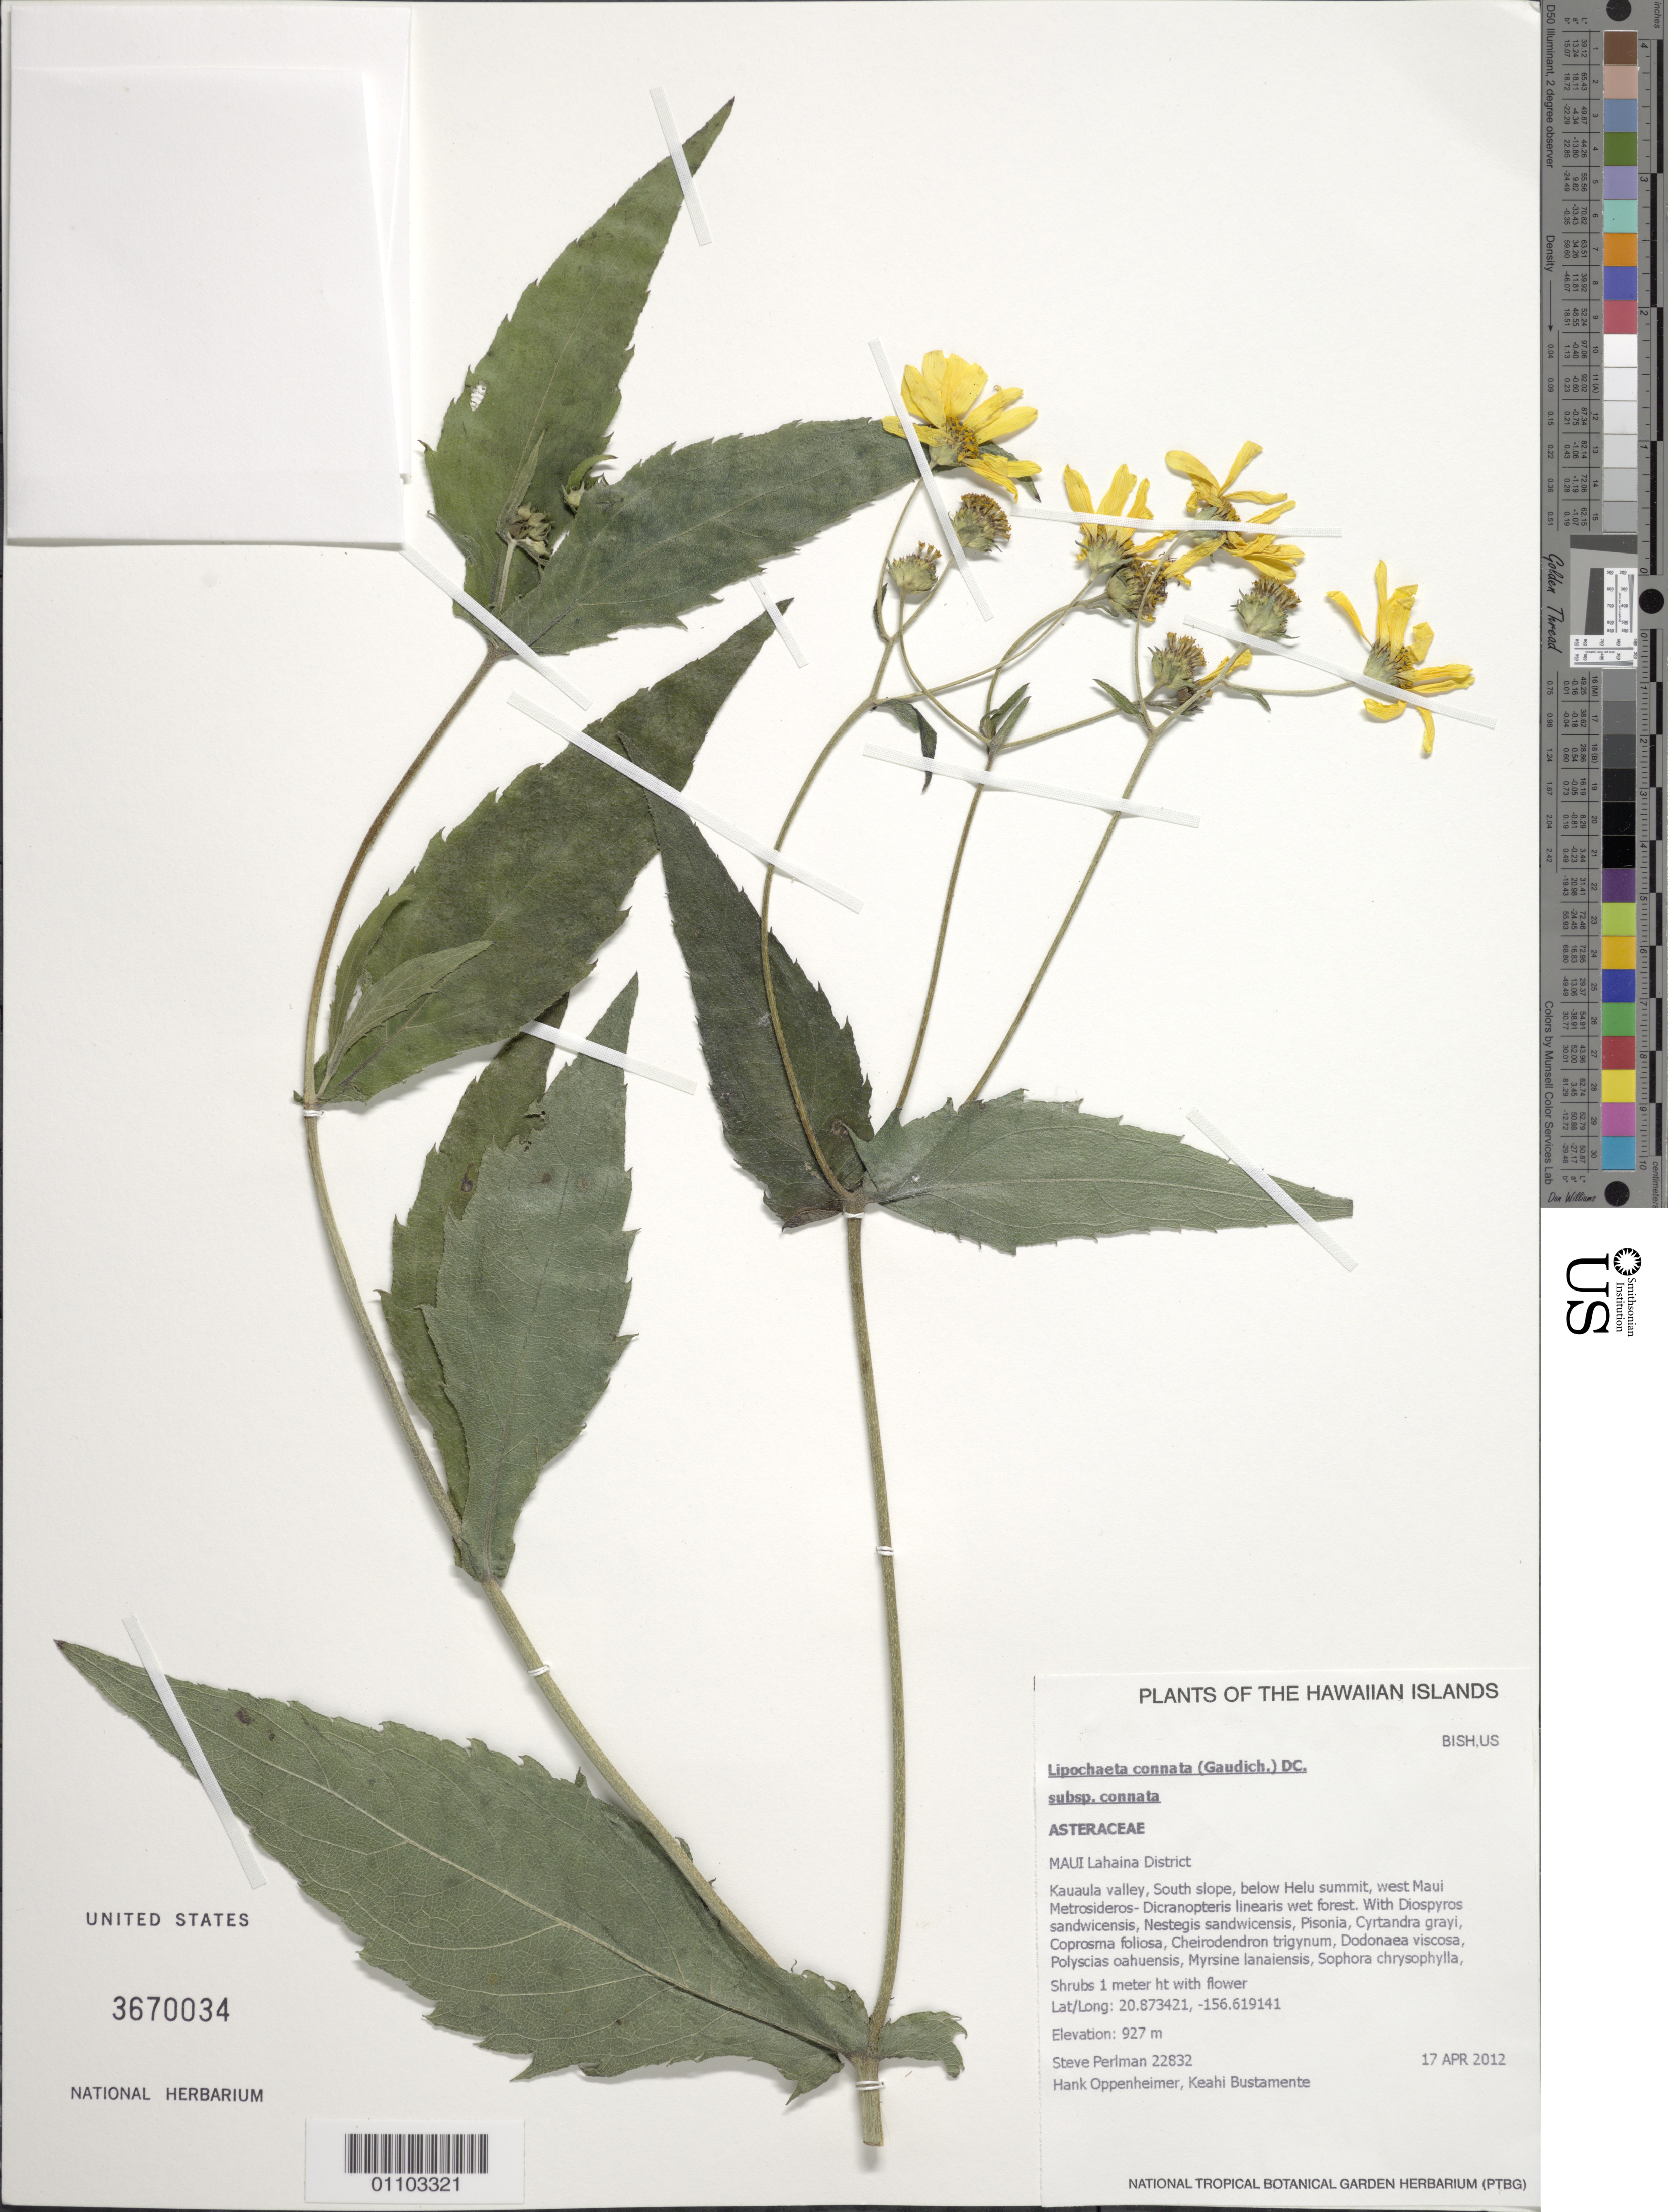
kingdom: Plantae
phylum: Tracheophyta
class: Magnoliopsida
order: Asterales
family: Asteraceae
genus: Lipochaeta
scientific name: Lipochaeta connata subsp. connata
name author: (Gaudich.) DC.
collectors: S. P. Perlman, H. Oppenheimer & K. M. Bustamente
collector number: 22832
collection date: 2012-04-17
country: United States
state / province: Hawaii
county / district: Maui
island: Maui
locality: Maui, Lahaina Distreict. Kauaula valley, south slope, below Helu summit, west Maui.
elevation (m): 927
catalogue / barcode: US 3670034